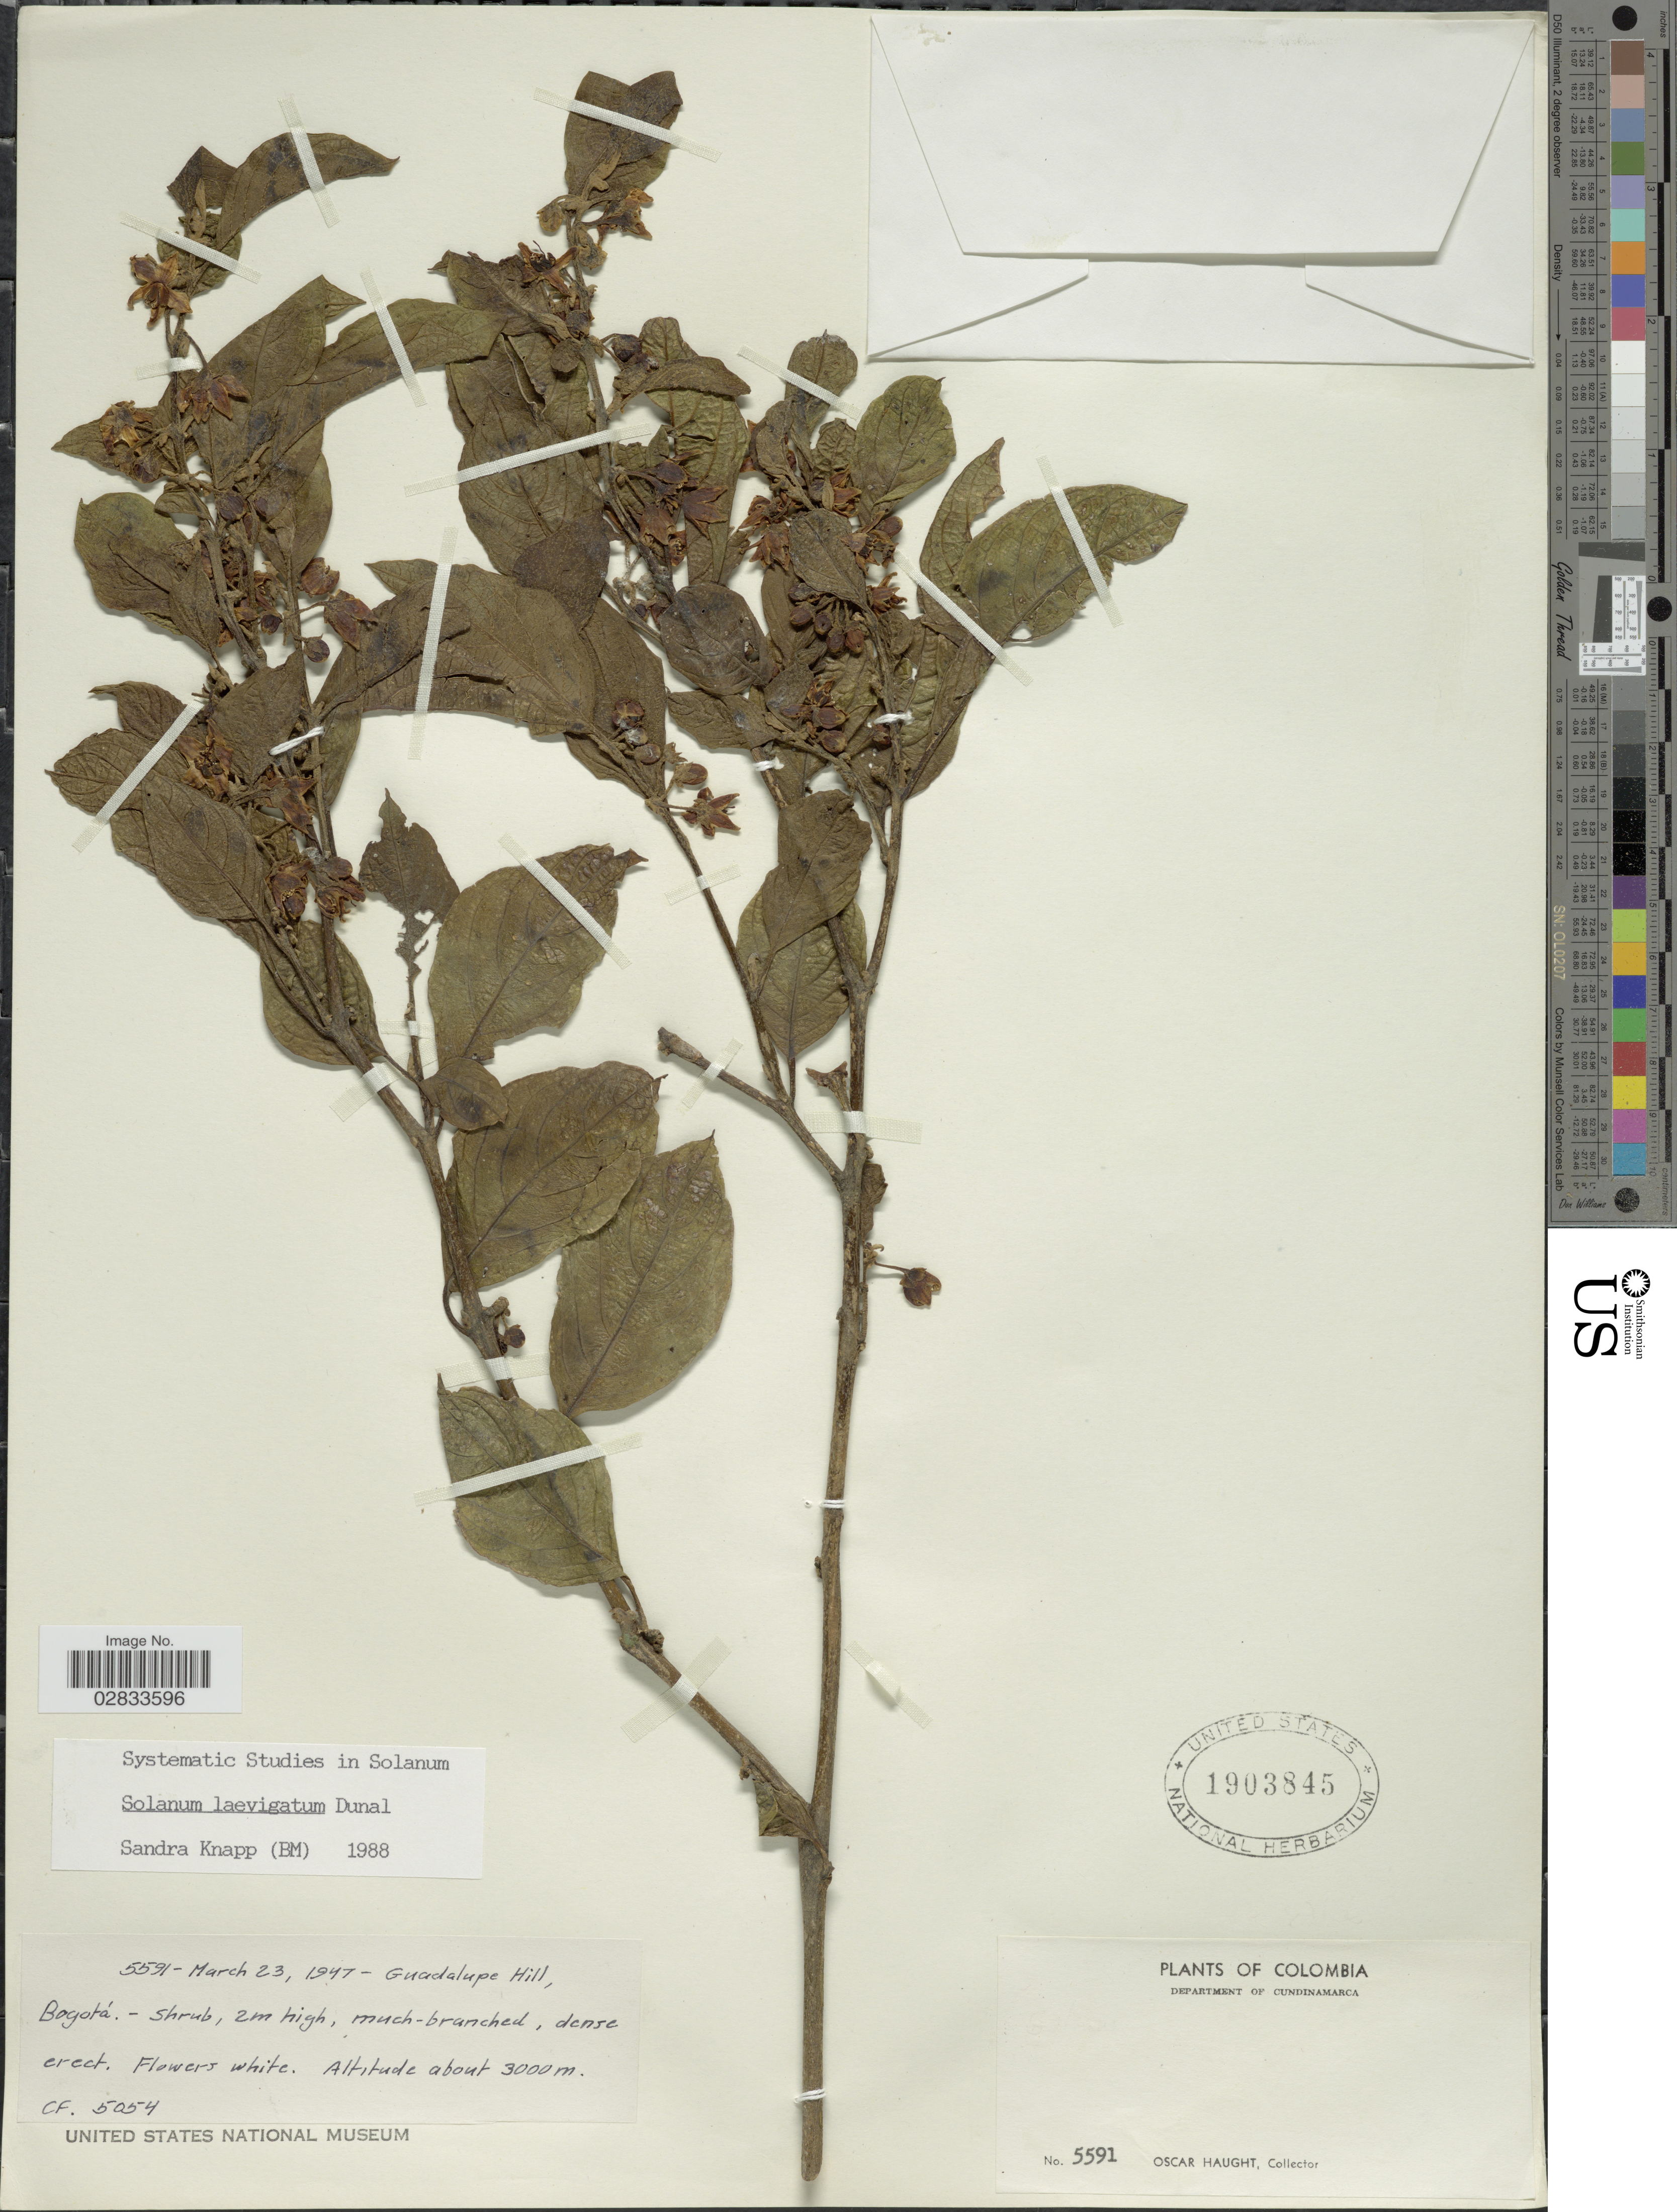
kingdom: Plantae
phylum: Tracheophyta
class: Magnoliopsida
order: Solanales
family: Solanaceae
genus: Solanum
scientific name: Solanum laevigatum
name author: Dunal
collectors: O. Haught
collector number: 5591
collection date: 1947-03-23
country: Colombia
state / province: Cundinamarca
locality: Department of Cundinamarca. Guadalupe Hill, Bogotá.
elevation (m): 3000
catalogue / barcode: US 1903845